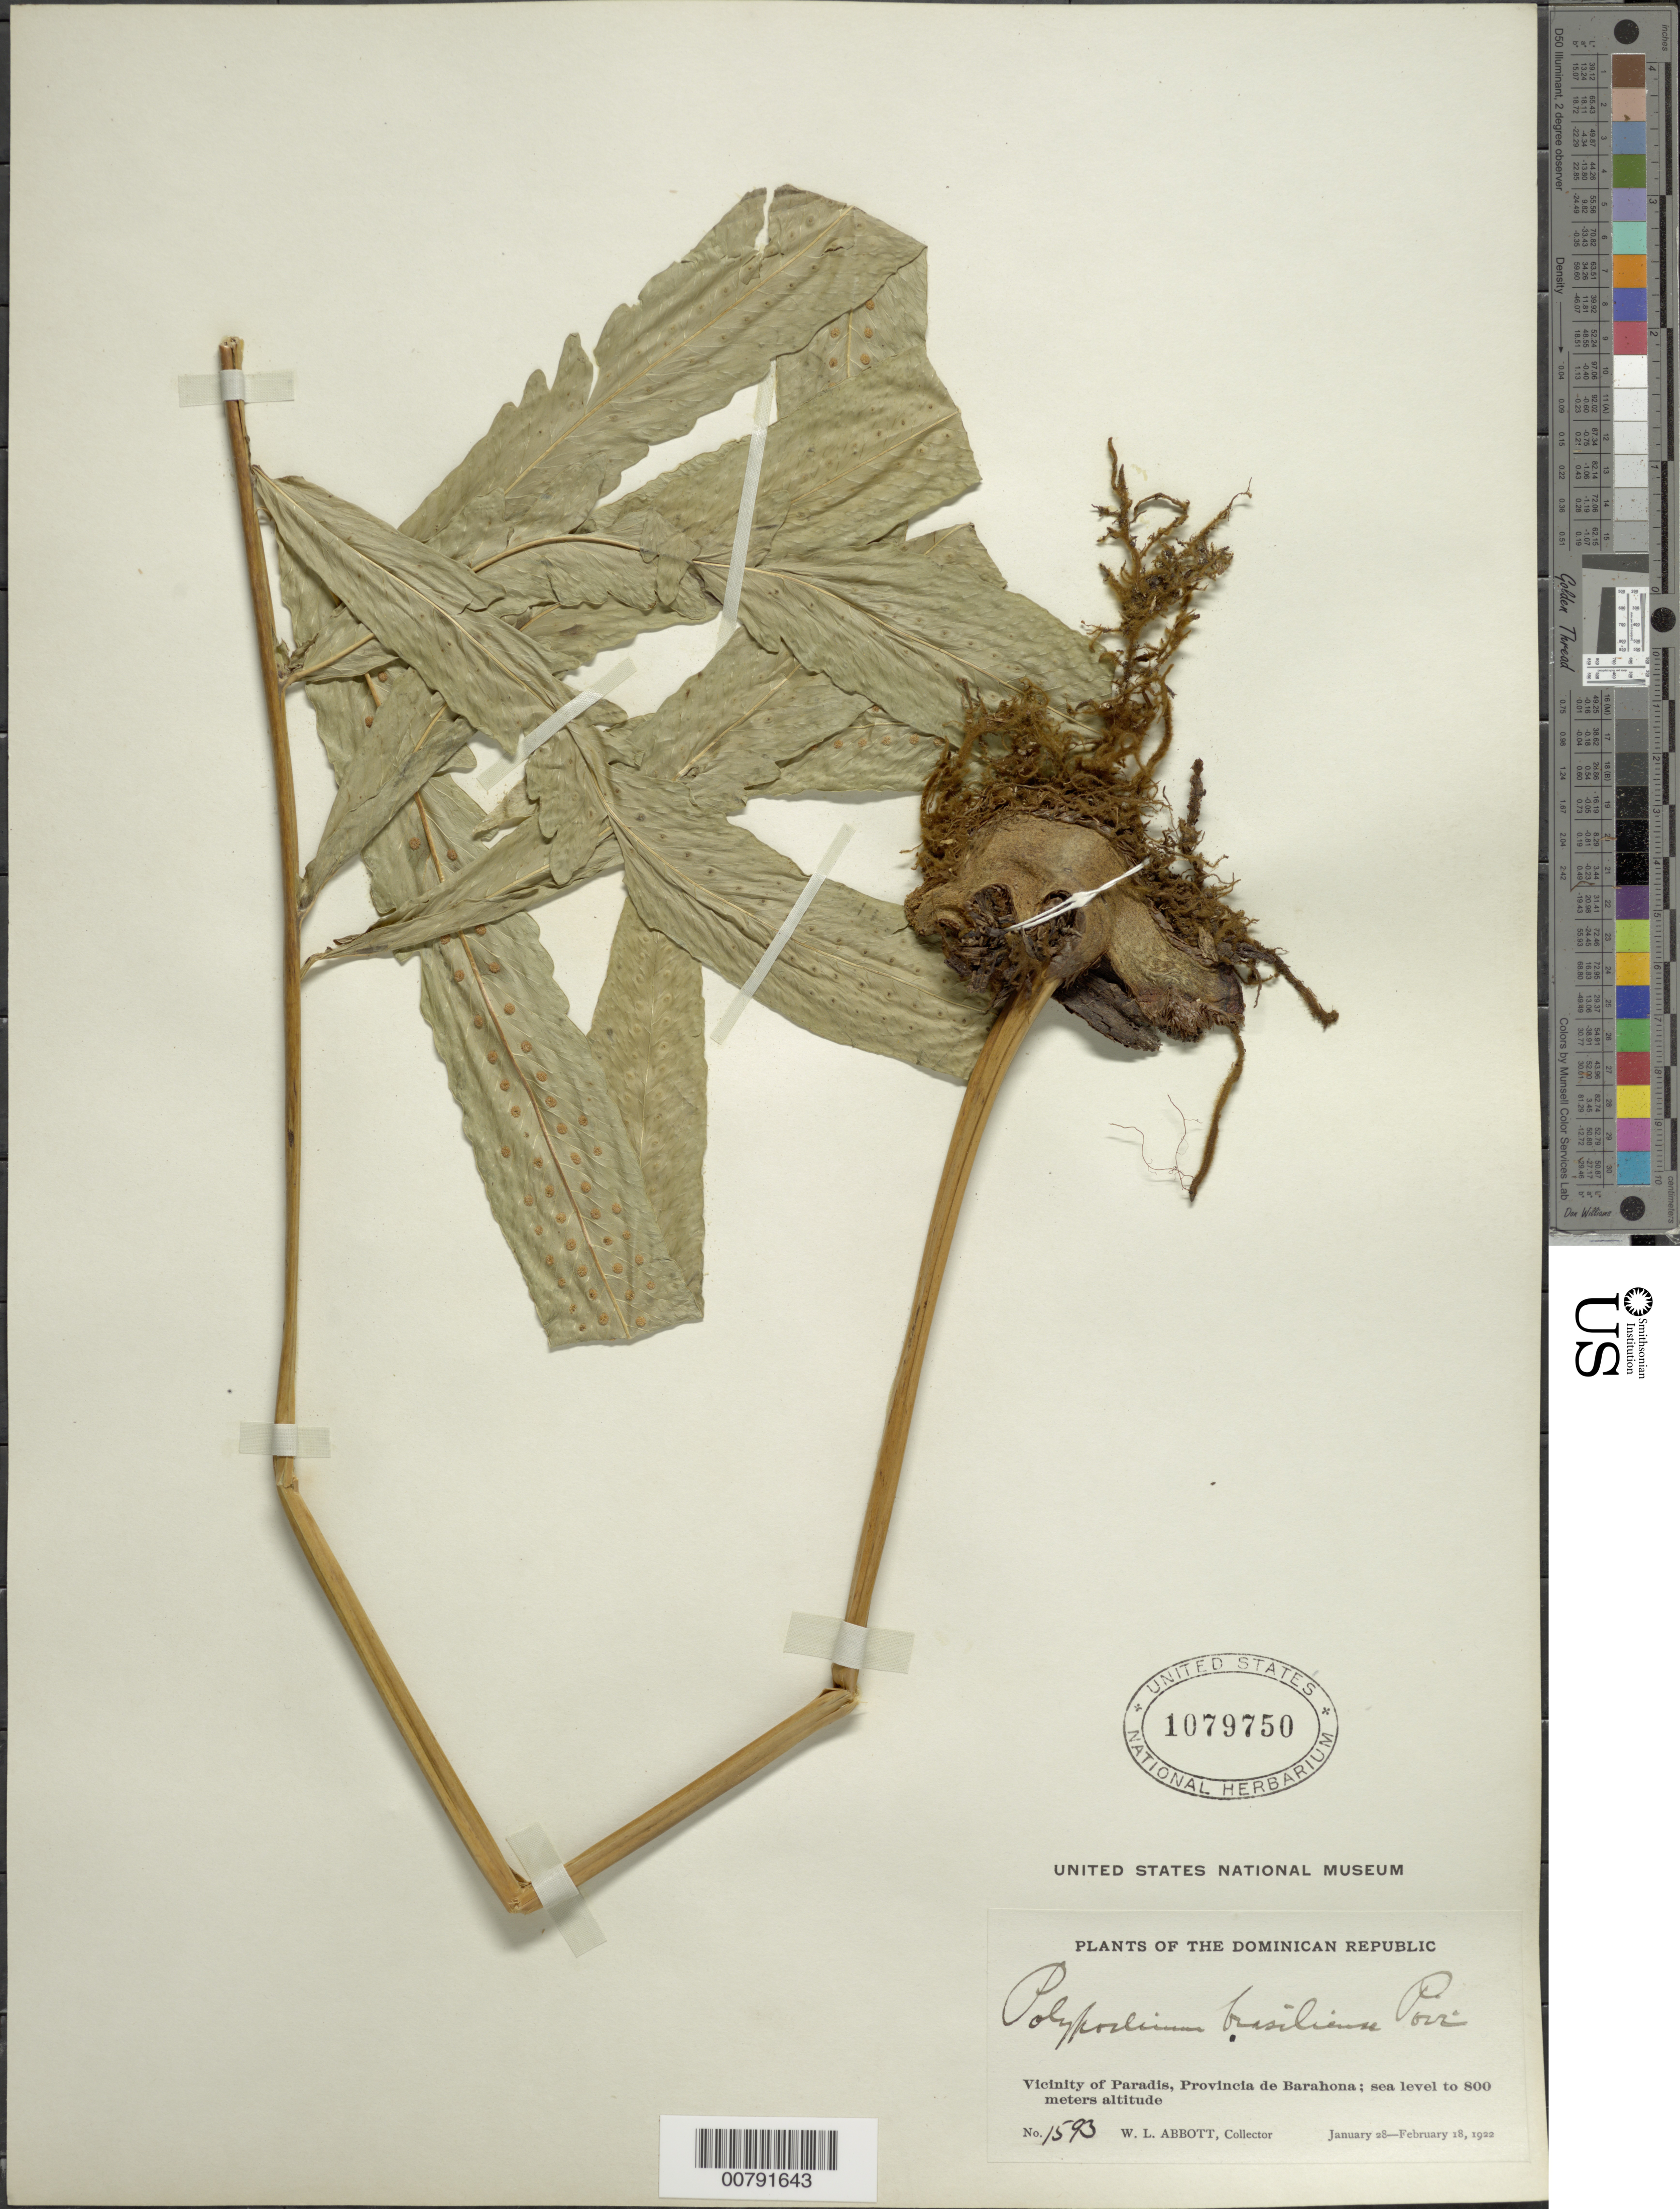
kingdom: Plantae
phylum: Tracheophyta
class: Polypodiopsida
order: Polypodiales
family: Polypodiaceae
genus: Serpocaulon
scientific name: Serpocaulon triseriale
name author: (Sw.) A.R. Sm.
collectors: W. L. Abbott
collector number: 1593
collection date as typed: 28 Feb 1922 18 Feb 1922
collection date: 1922-02-18/1922-02-28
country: Dominican Republic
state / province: Barahona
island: Hispaniola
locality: Paradis vicinity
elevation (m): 0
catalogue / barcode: US 1079750